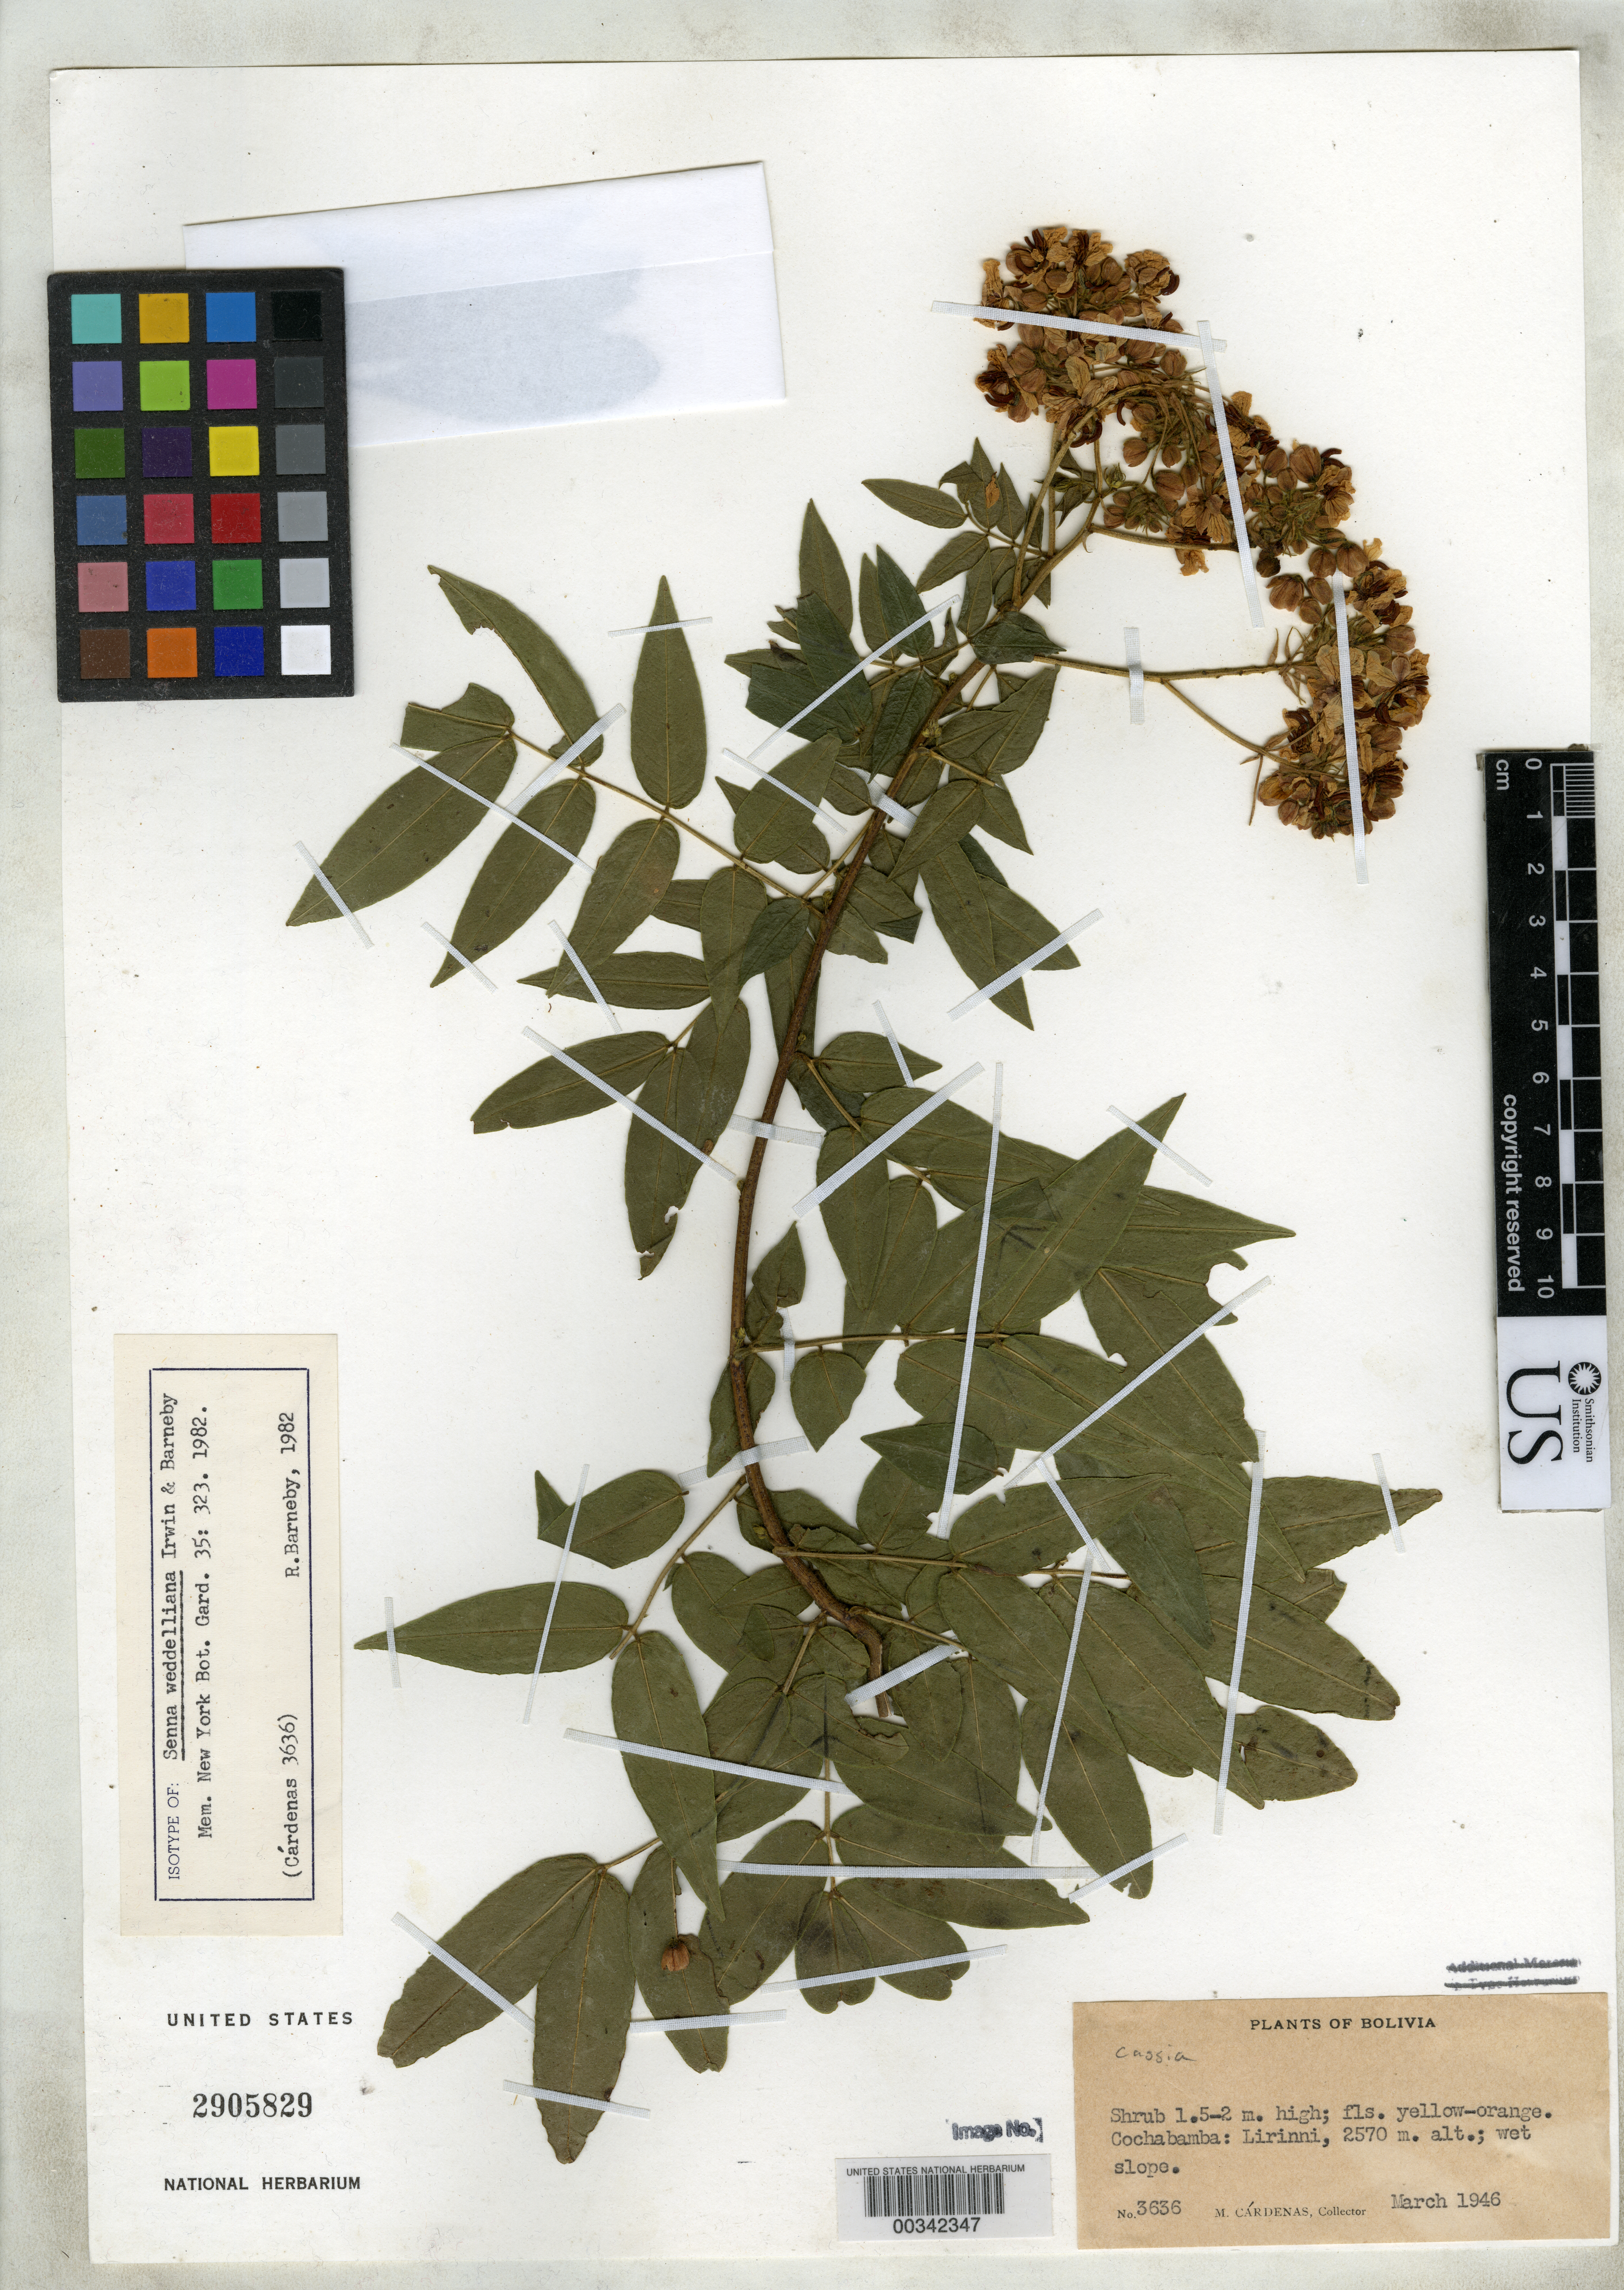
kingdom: Plantae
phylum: Tracheophyta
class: Magnoliopsida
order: Fabales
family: Fabaceae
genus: Senna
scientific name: Senna weddelliana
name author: H.S. Irwin & Barneby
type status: Isotype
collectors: M. Cárdenas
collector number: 3636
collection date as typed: Mar 1946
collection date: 1946-03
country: Bolivia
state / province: Cochabamba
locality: Lirinni.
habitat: Wet slope.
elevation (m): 2570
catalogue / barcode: US 2905829